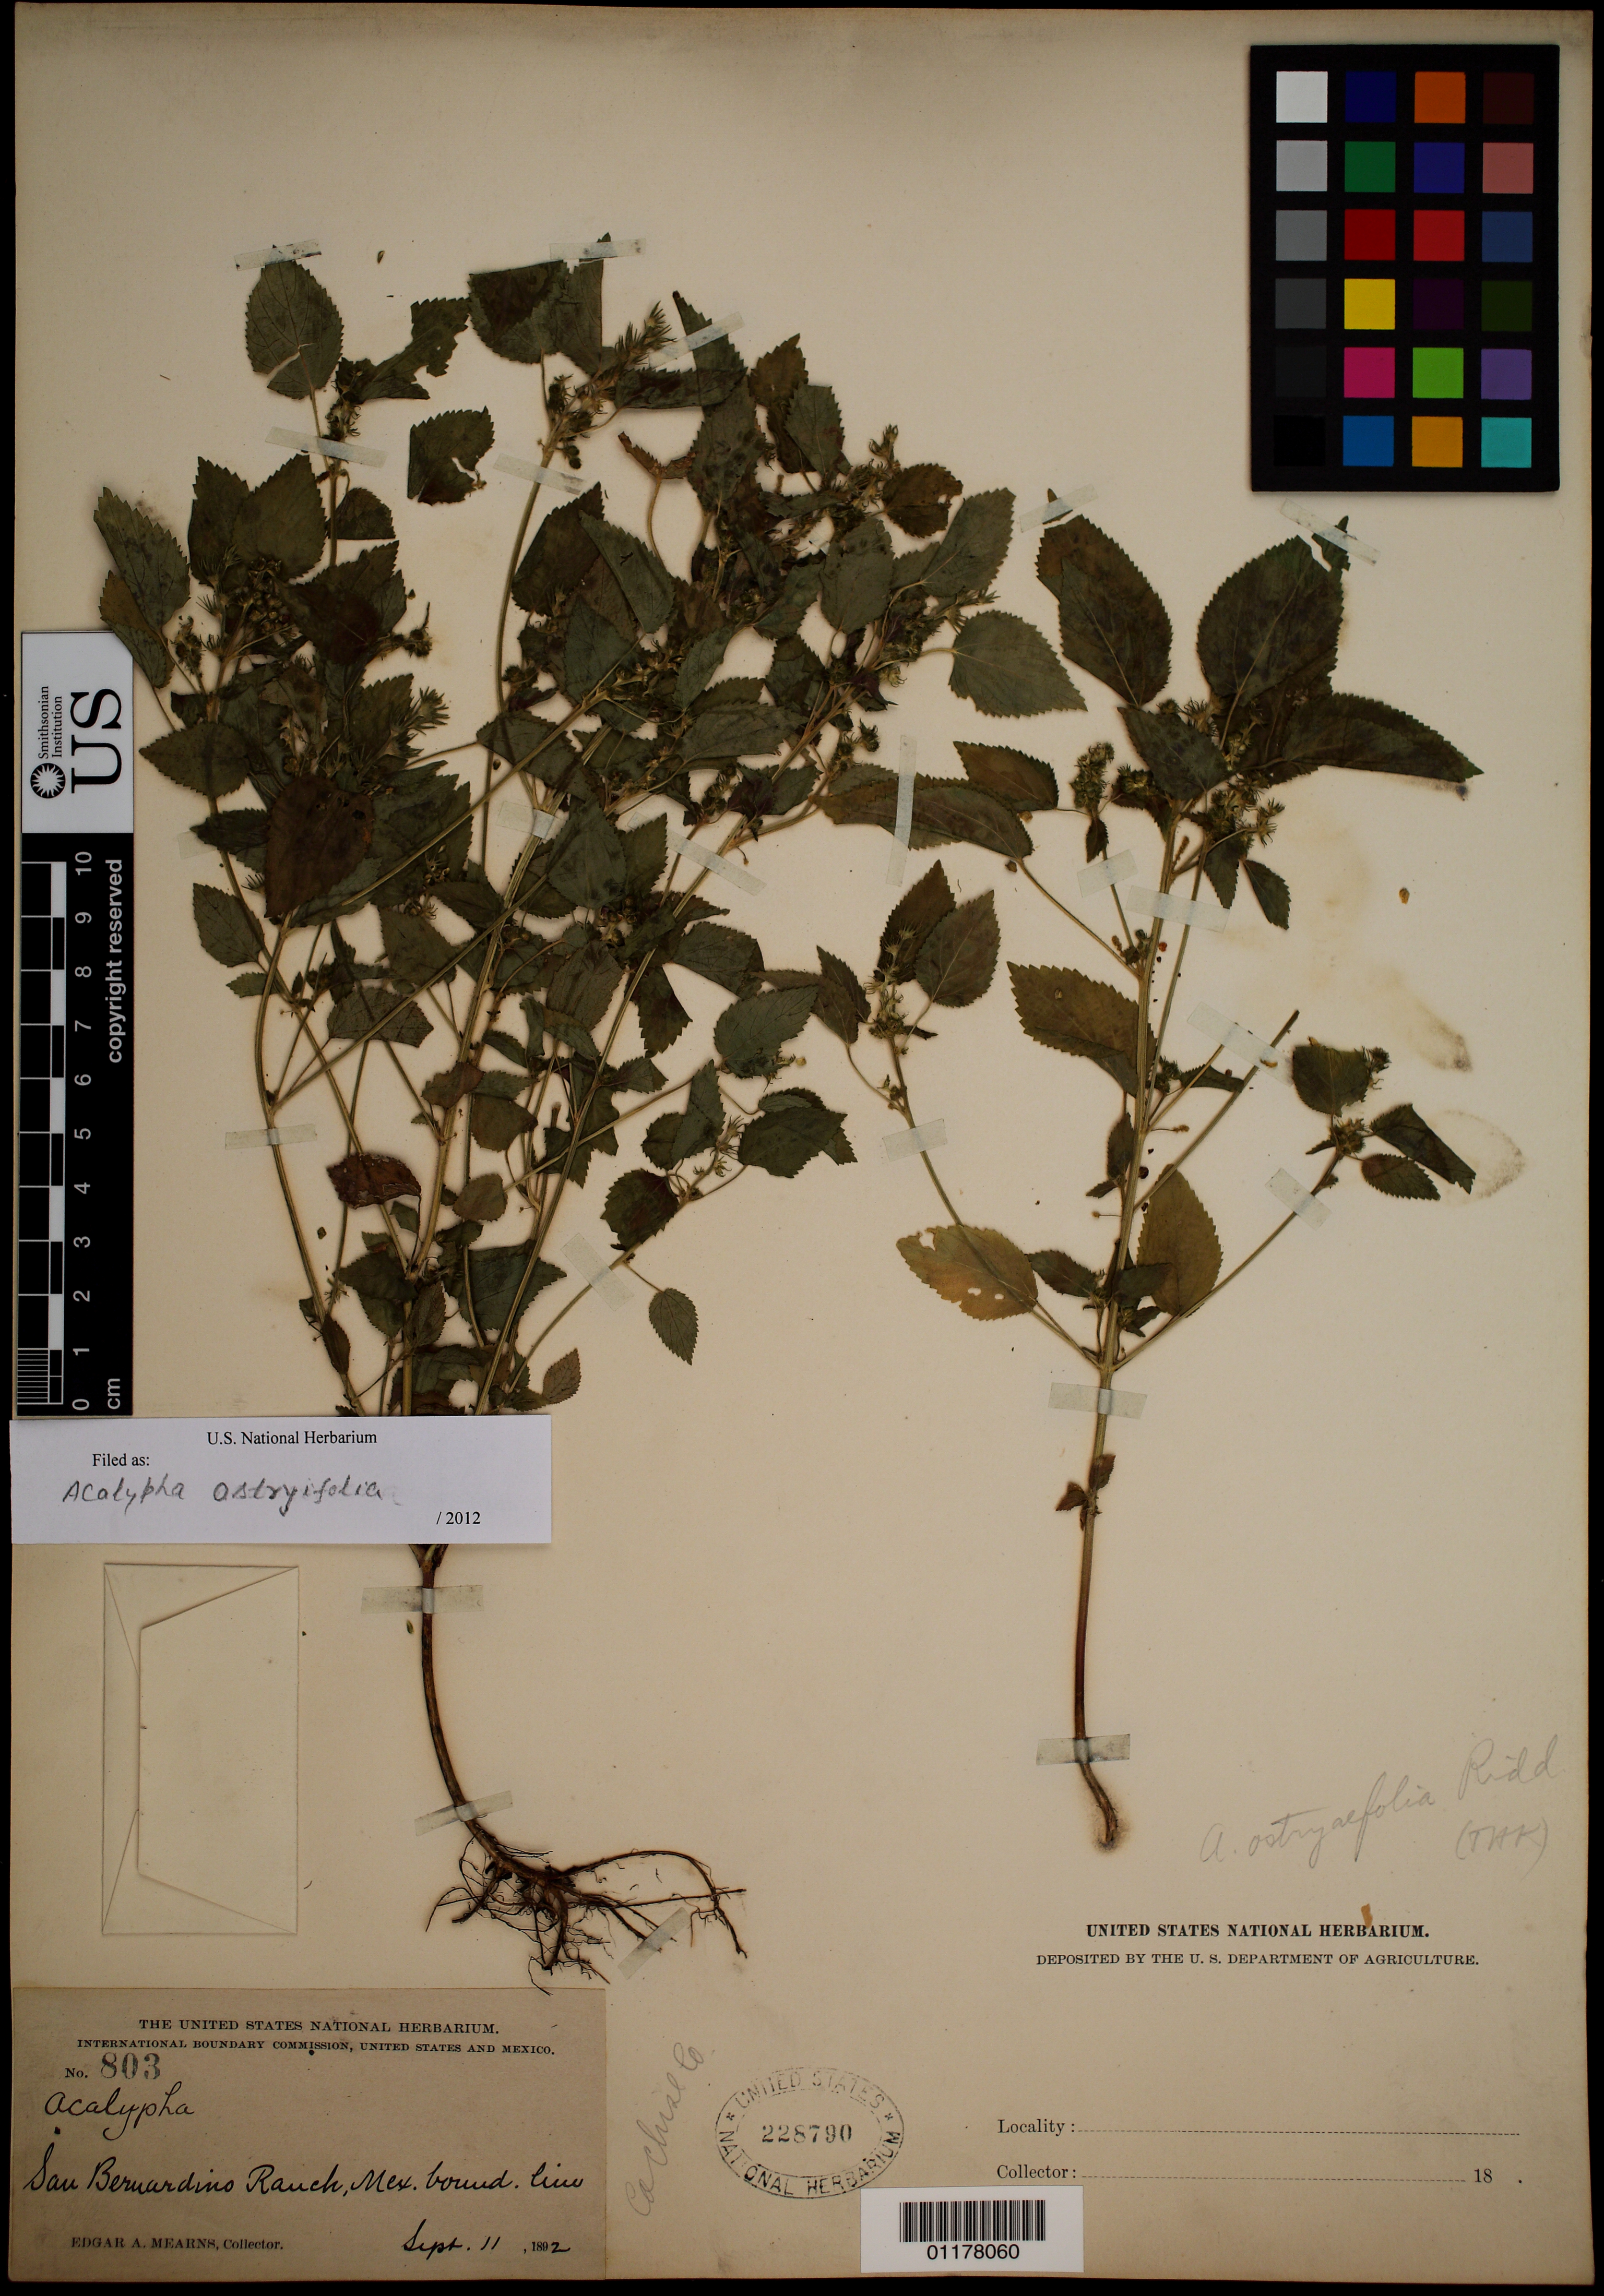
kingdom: Plantae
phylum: Tracheophyta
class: Magnoliopsida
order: Malpighiales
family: Euphorbiaceae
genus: Acalypha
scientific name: Acalypha ostryifolia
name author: Ridd.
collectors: E. A. Mearns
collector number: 803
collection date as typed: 11 Sep 1892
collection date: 1892-09-11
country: United States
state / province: Arizona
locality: San Bernardino Ranch. Mexican Boundary Line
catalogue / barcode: US 228790